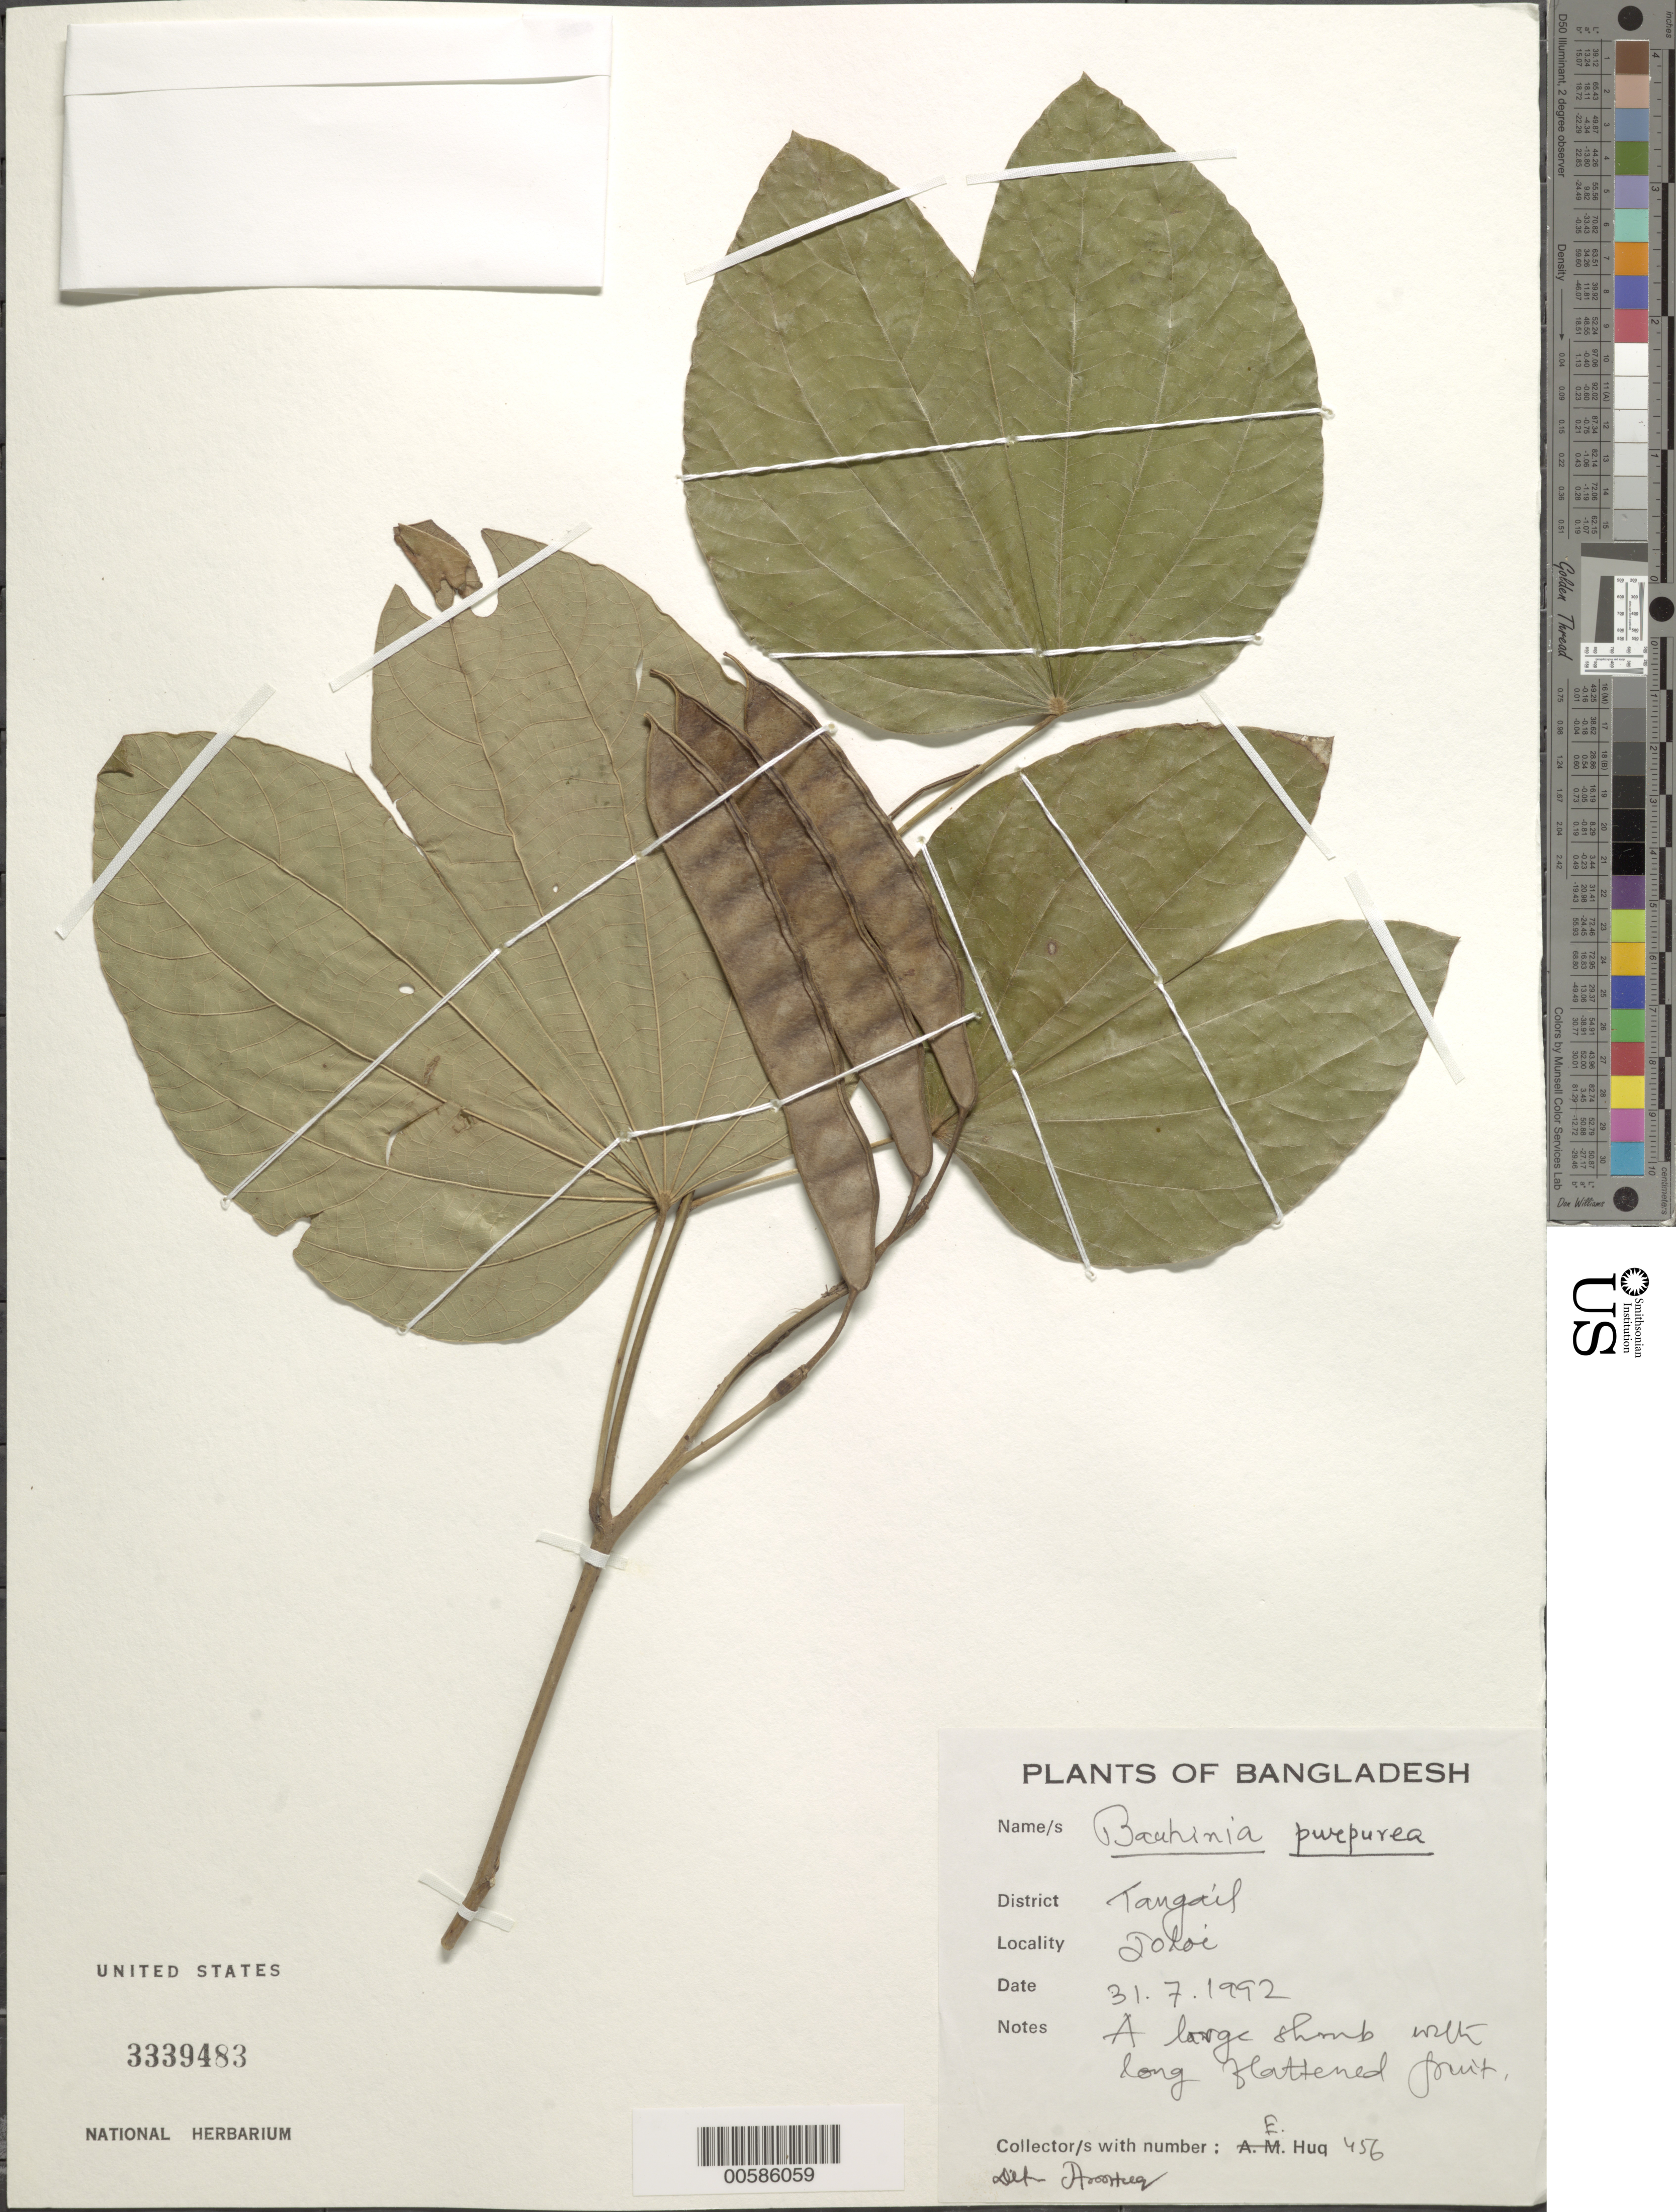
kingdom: Plantae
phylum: Tracheophyta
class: Magnoliopsida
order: Fabales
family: Fabaceae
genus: Bauhinia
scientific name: Bauhinia purpurea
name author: L.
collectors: A. M. Huq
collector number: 456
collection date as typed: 31 Jul 1992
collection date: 1992-07-31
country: Bangladesh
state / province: Dhaka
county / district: Tangail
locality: Joloi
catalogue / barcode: US 3339483